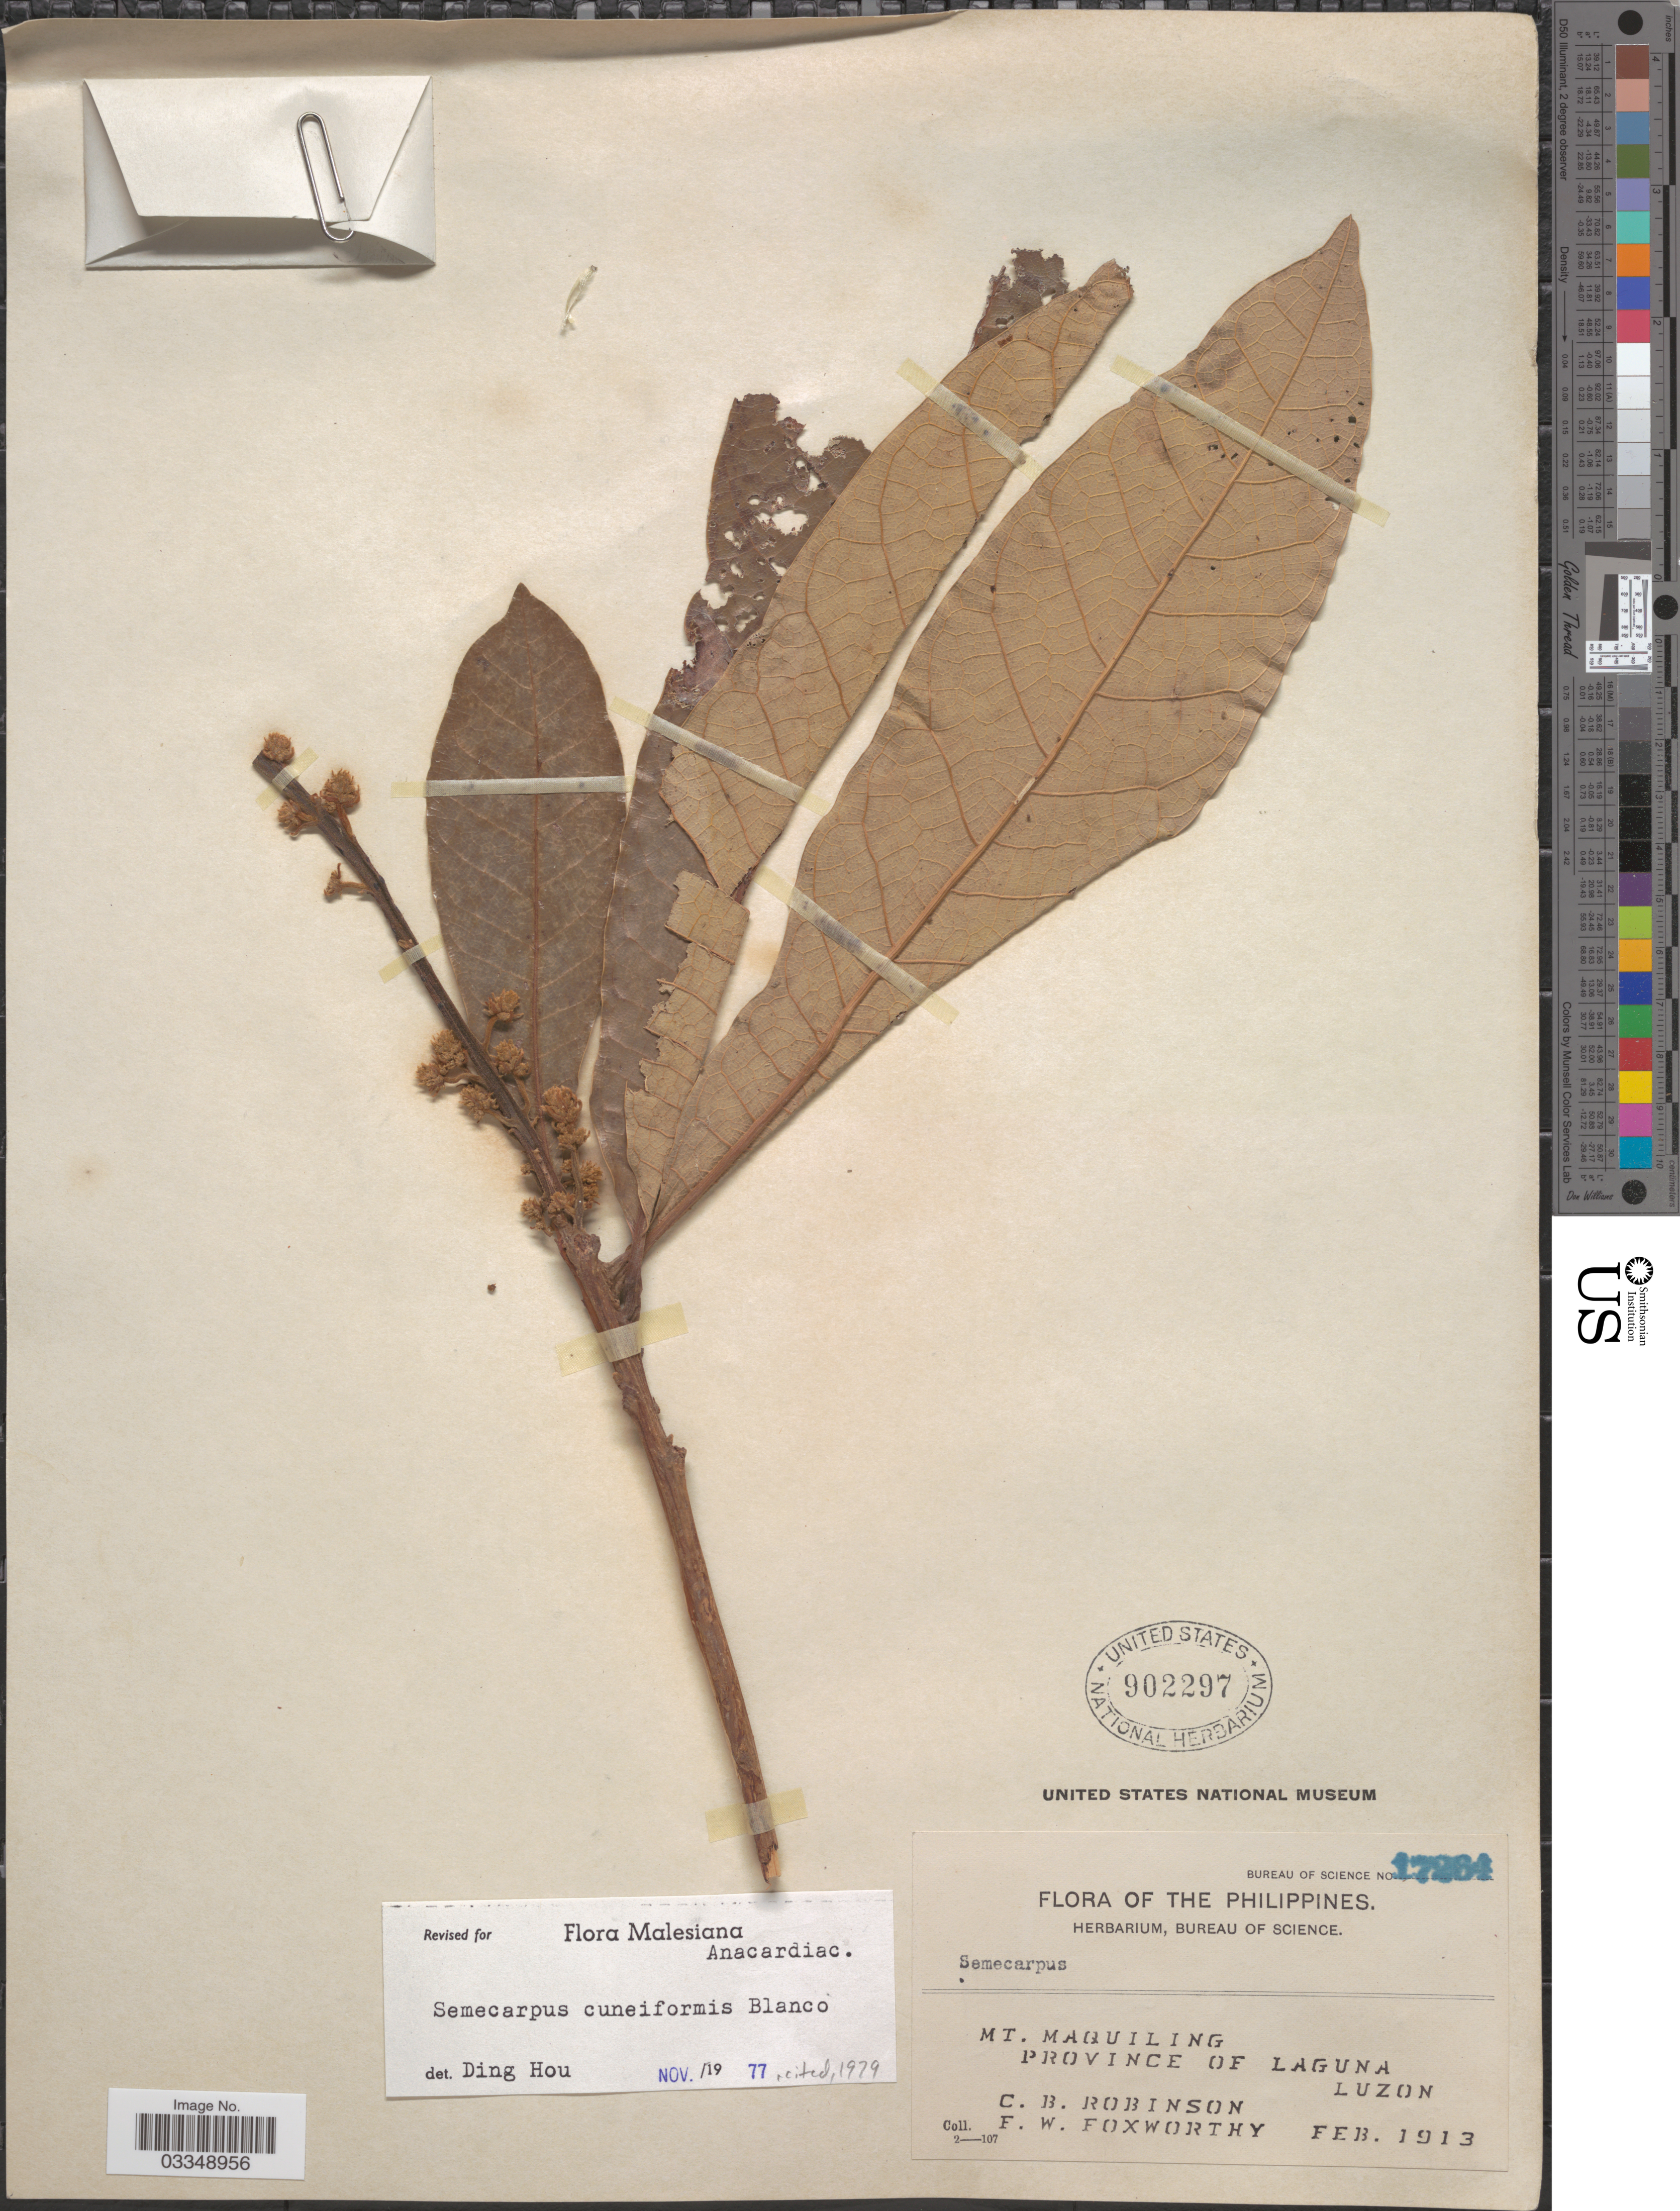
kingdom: Plantae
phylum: Tracheophyta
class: Magnoliopsida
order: Sapindales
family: Anacardiaceae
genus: Semecarpus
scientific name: Semecarpus cuneiformis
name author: Blanco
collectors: C. Robinson & F. W. Foxworthy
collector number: Bureau of Science 17264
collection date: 1913-02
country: Philippines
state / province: Calabarzon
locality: Mt. Maquiling. Province of Laguna. Luzon.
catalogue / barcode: US 902297